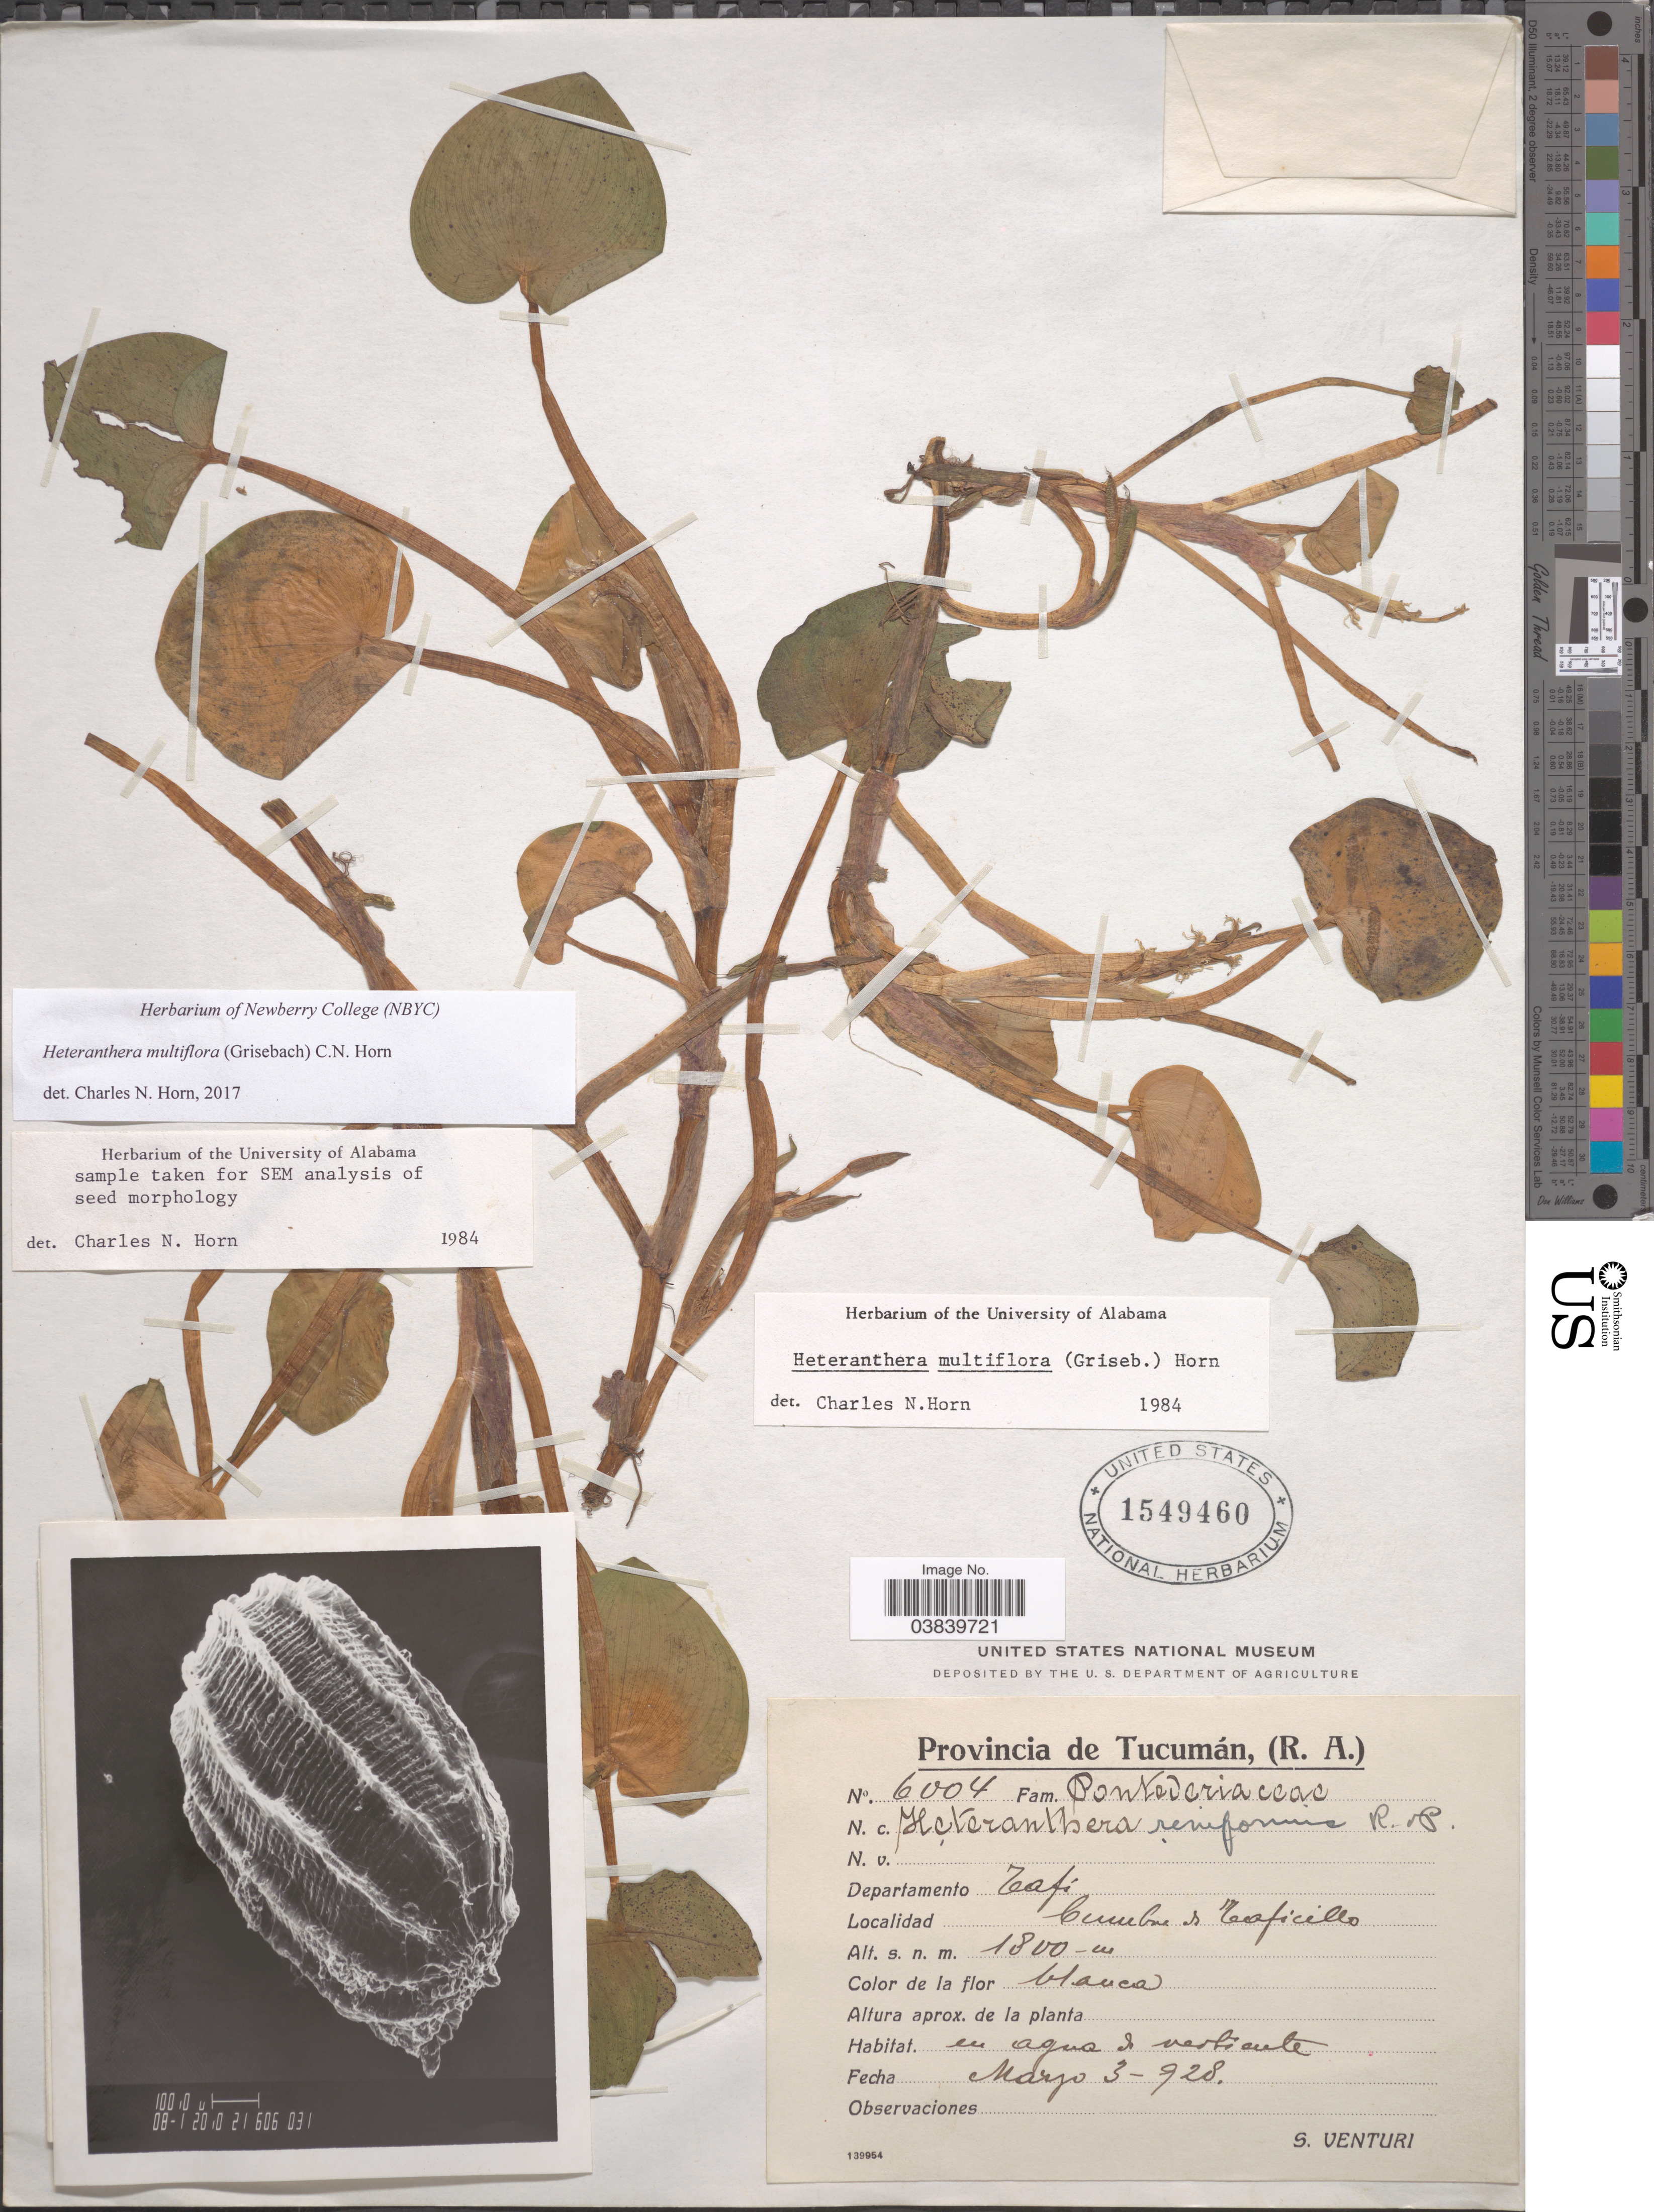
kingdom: Plantae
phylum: Tracheophyta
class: Liliopsida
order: Commelinales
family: Pontederiaceae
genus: Heteranthera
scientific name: Heteranthera multiflora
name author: (Griseb.) C.N. Horn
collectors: S. Venturi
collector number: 6004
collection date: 1928-03-03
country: Argentina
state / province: Tucuman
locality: Departamento Tafi. Cumbre de Taficillo.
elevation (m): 1800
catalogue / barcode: US 1549460